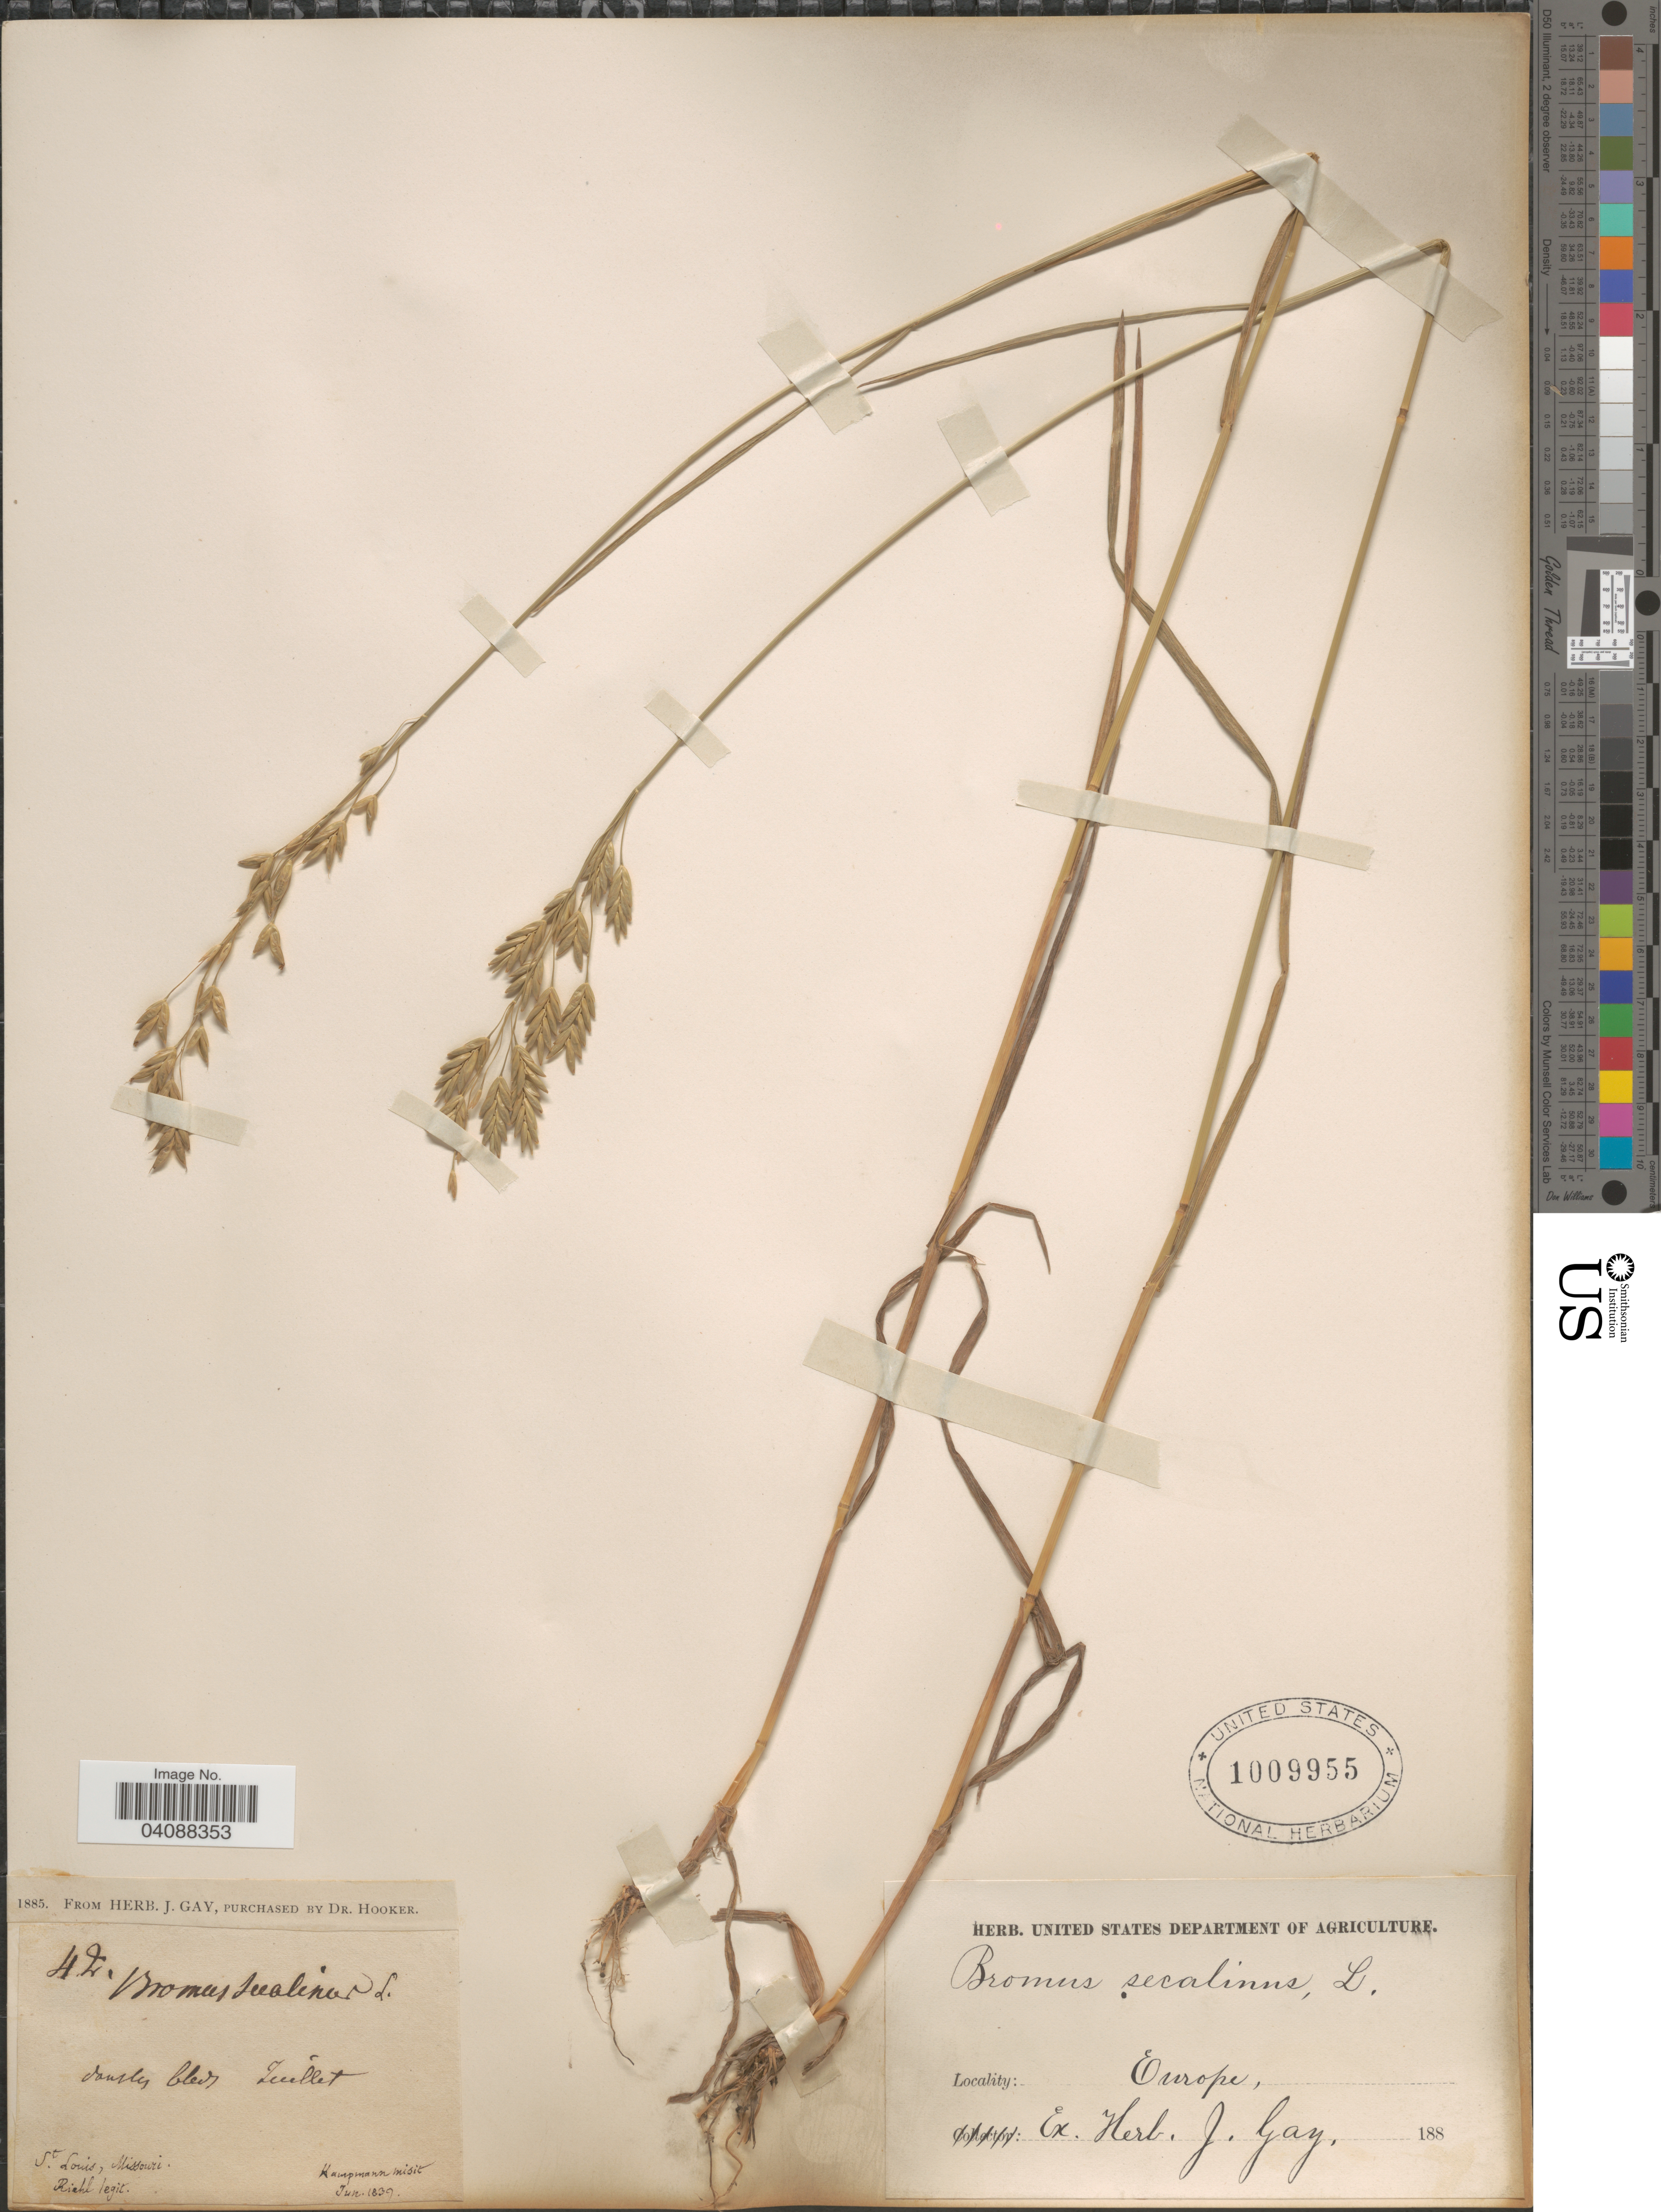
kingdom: Plantae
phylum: Tracheophyta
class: Liliopsida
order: Poales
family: Poaceae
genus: Bromus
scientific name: Bromus secalinus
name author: L.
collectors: Riehl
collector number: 42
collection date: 1885-07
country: United States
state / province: Missouri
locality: St. Louis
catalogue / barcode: US 1009955